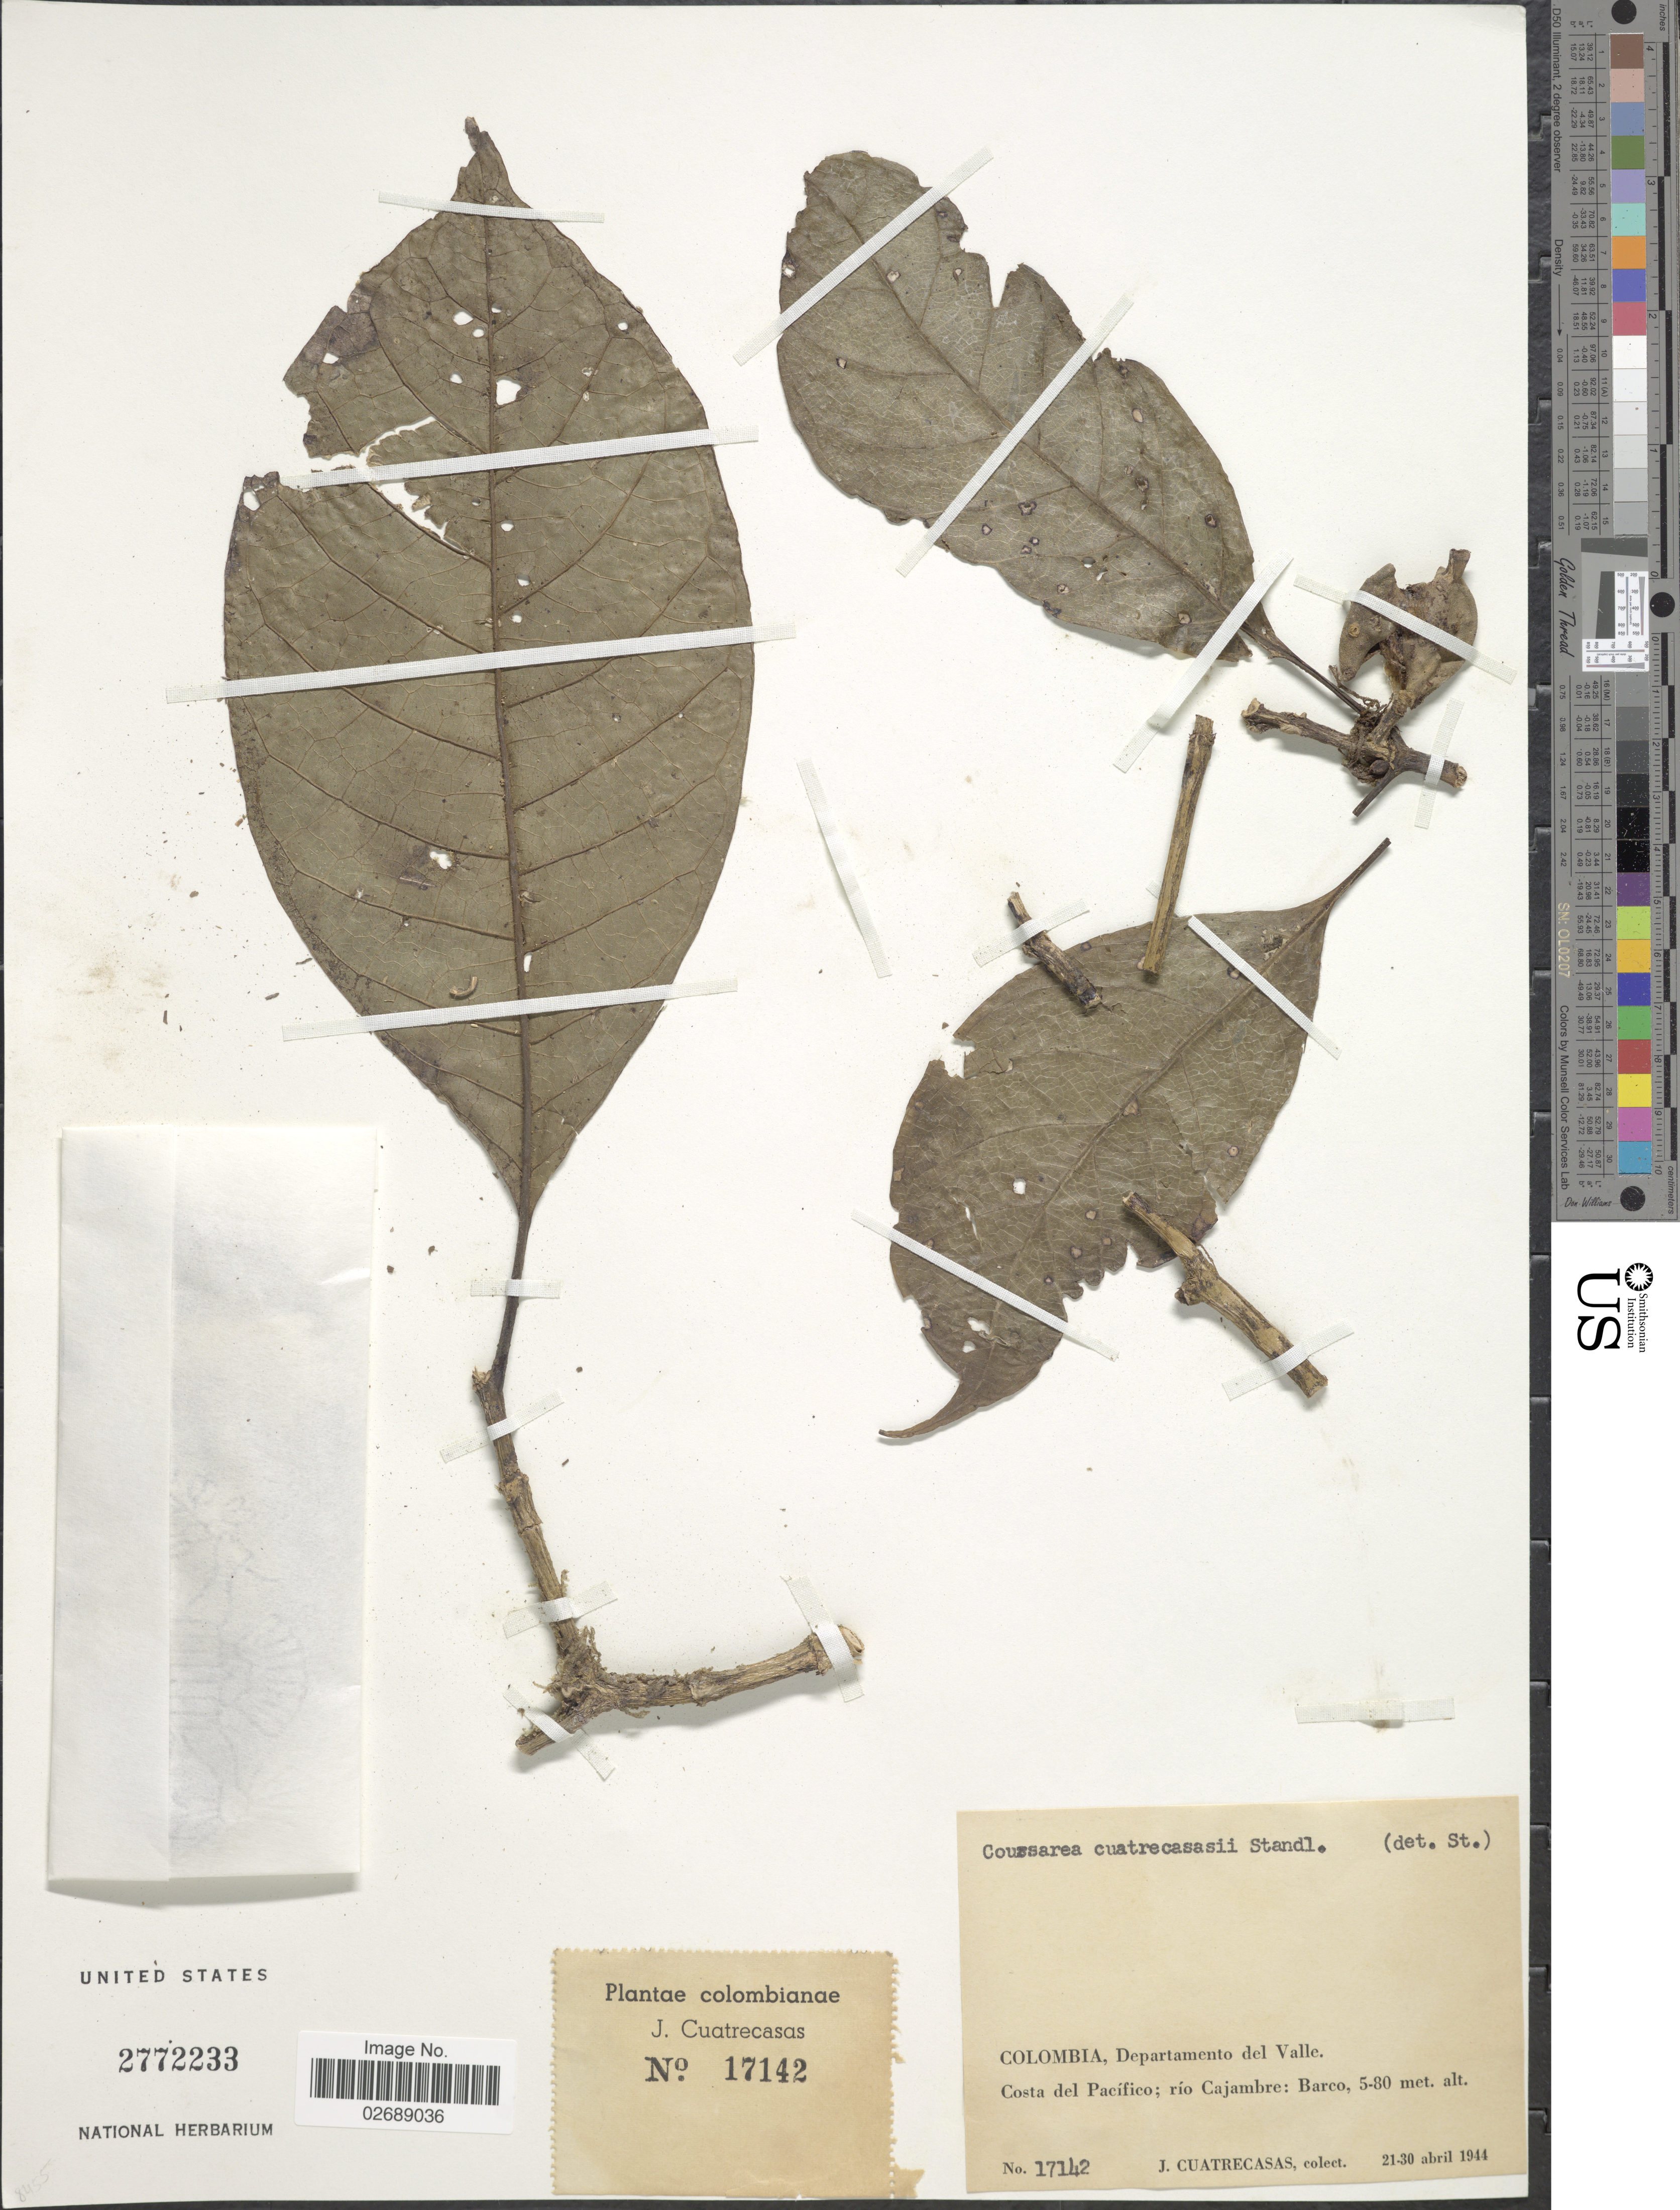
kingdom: Plantae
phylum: Tracheophyta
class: Magnoliopsida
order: Gentianales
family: Rubiaceae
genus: Coussarea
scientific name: Coussarea cuatrecasasii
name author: Standl. ex Steyerm.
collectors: J. Cuatrecasas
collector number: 17142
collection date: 1944-04-21/1944-04-30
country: Colombia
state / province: Valle del Cauca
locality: Departamento del Valle. Costa del Pacifico; rio Cajambre: Barco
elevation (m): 5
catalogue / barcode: US 2772233